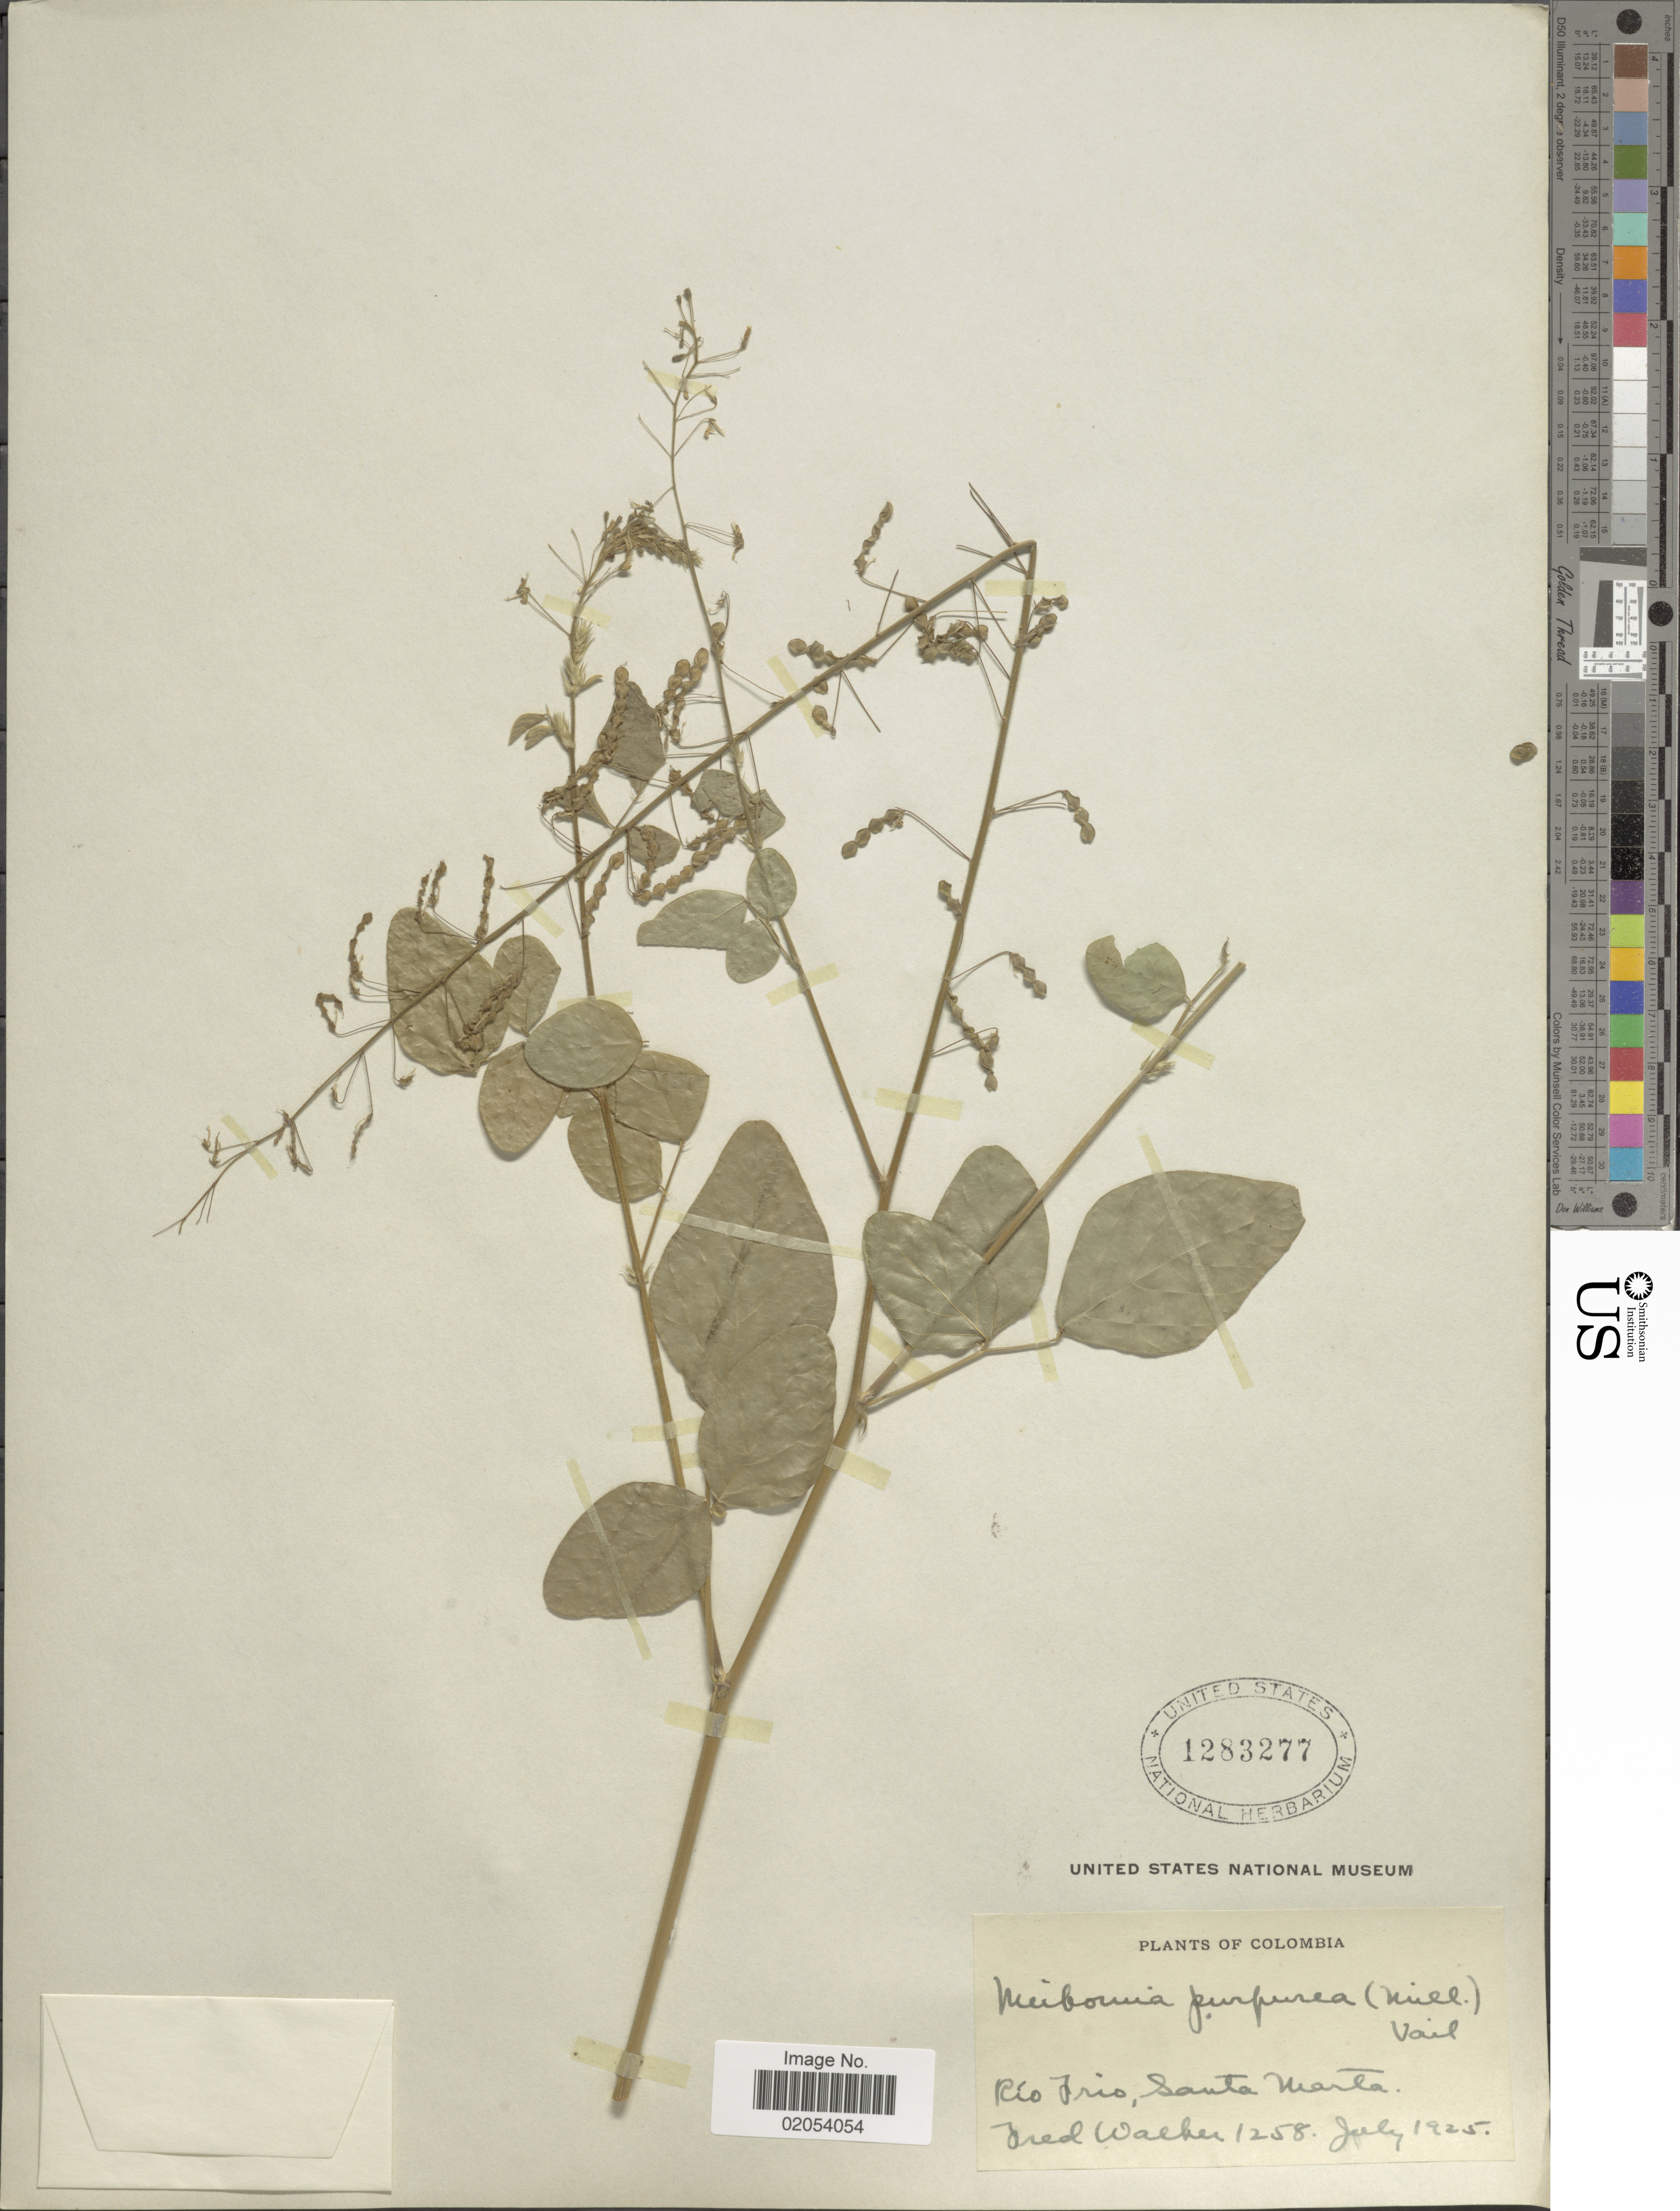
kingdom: Plantae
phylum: Tracheophyta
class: Magnoliopsida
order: Fabales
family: Fabaceae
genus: Desmodium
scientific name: Desmodium tortuosum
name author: (Sw.) DC.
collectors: F. Walker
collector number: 1258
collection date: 1925-07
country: Colombia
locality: Rio Frio, Santa Marta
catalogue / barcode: US 1283277